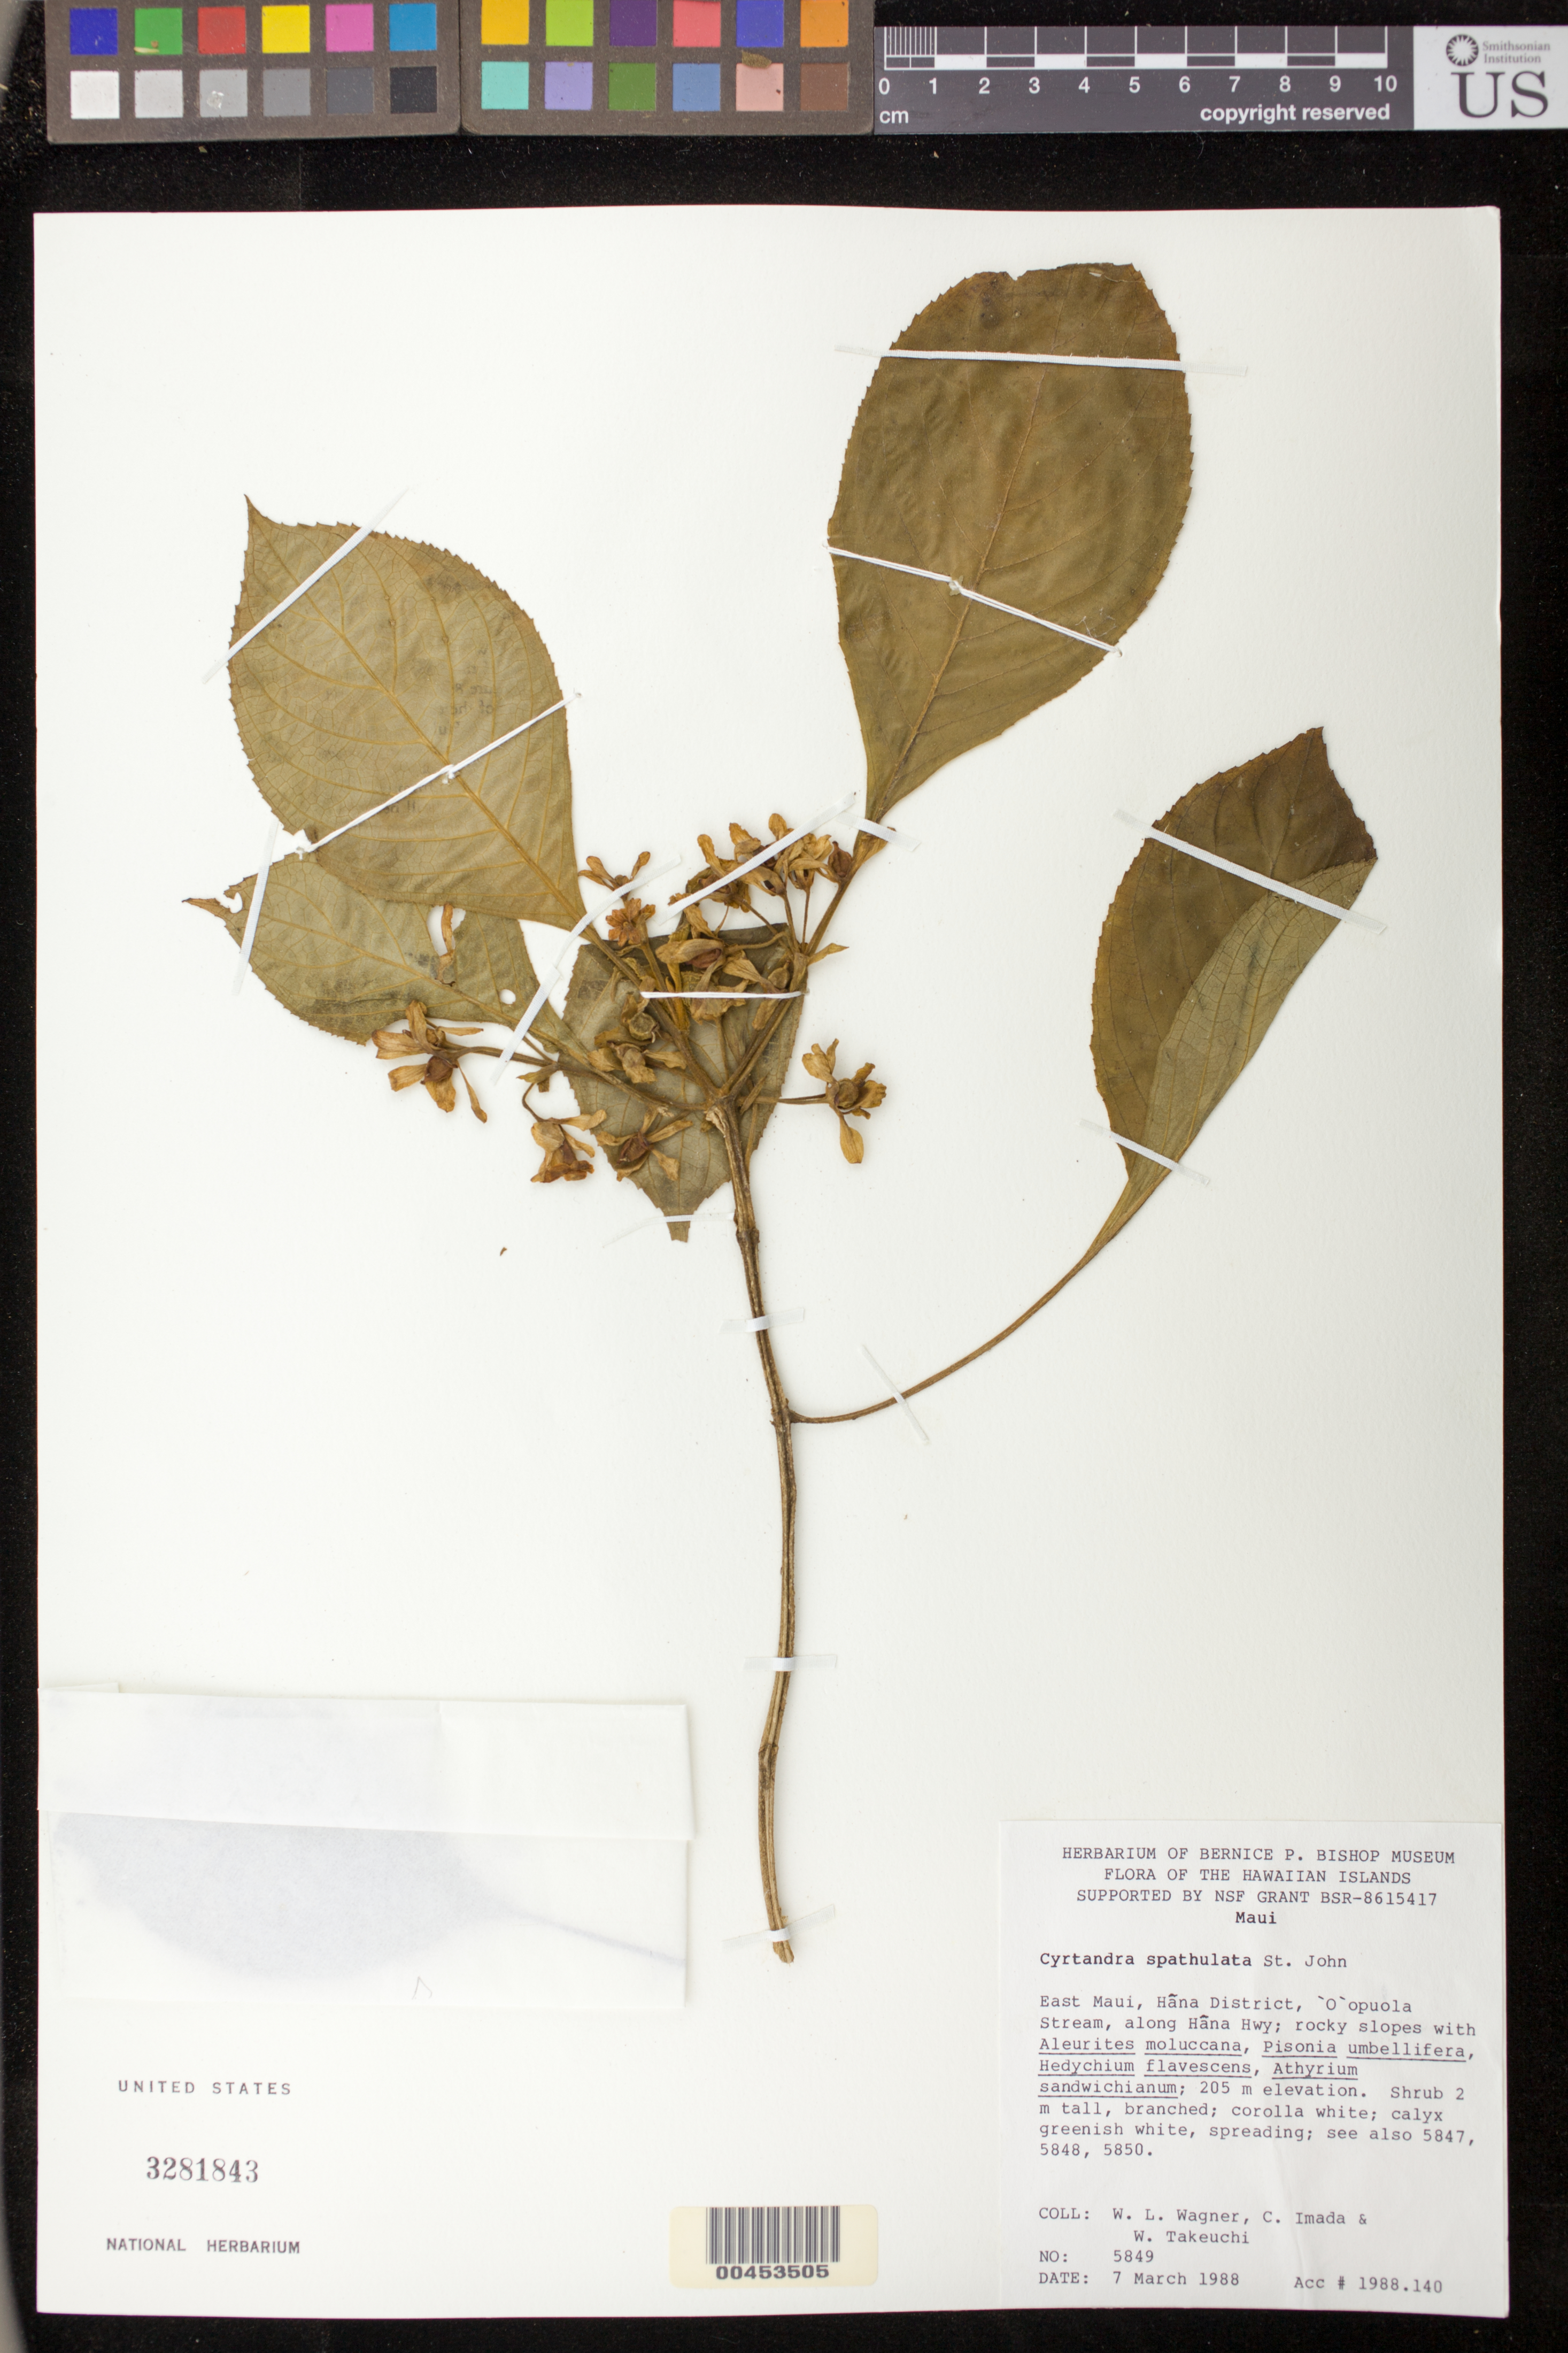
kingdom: Plantae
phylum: Tracheophyta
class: Magnoliopsida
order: Lamiales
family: Gesneriaceae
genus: Cyrtandra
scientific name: Cyrtandra spathulata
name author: H. St. John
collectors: W. L. Wagner, C. Imada & W. N. Takeuchi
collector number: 5849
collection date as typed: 07 Mar 1988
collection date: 1988-03-07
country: United States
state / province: Hawaii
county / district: Maui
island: Maui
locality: Hana dist., O'opuola stream, along Hana hwy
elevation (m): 205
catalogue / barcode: US 3281843